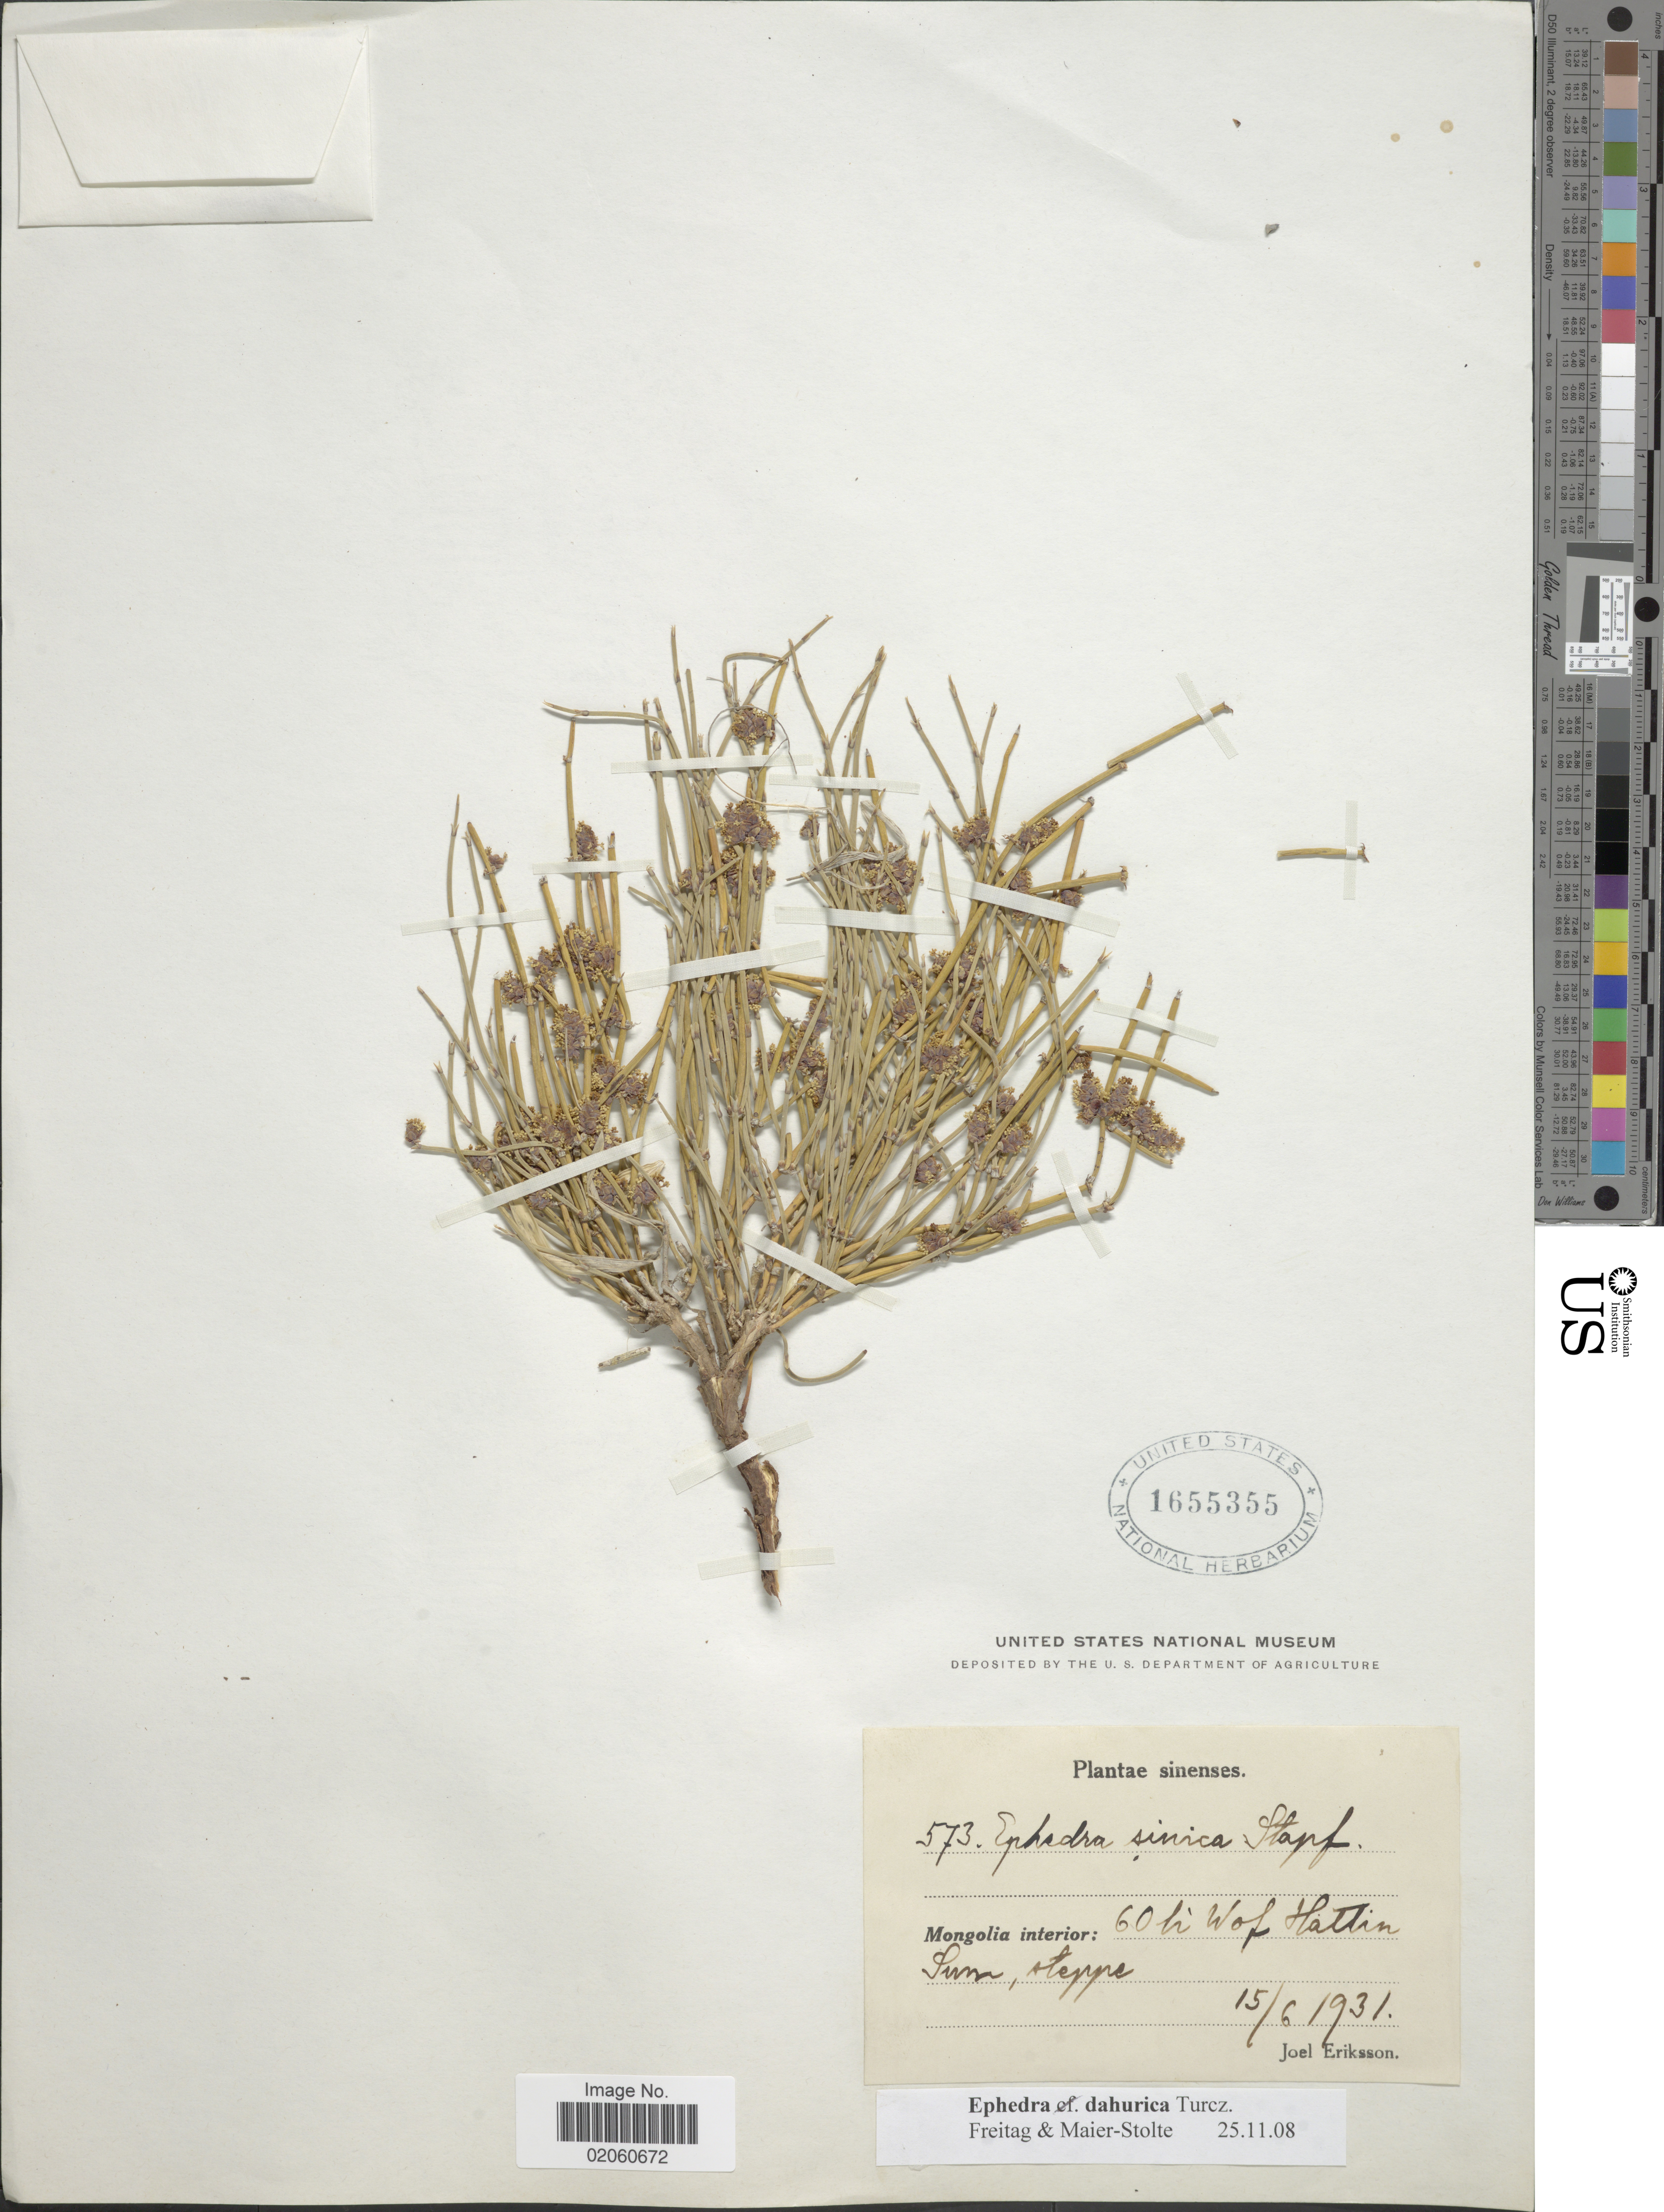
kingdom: Plantae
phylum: Tracheophyta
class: Gnetopsida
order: Ephedrales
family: Ephedraceae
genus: Ephedra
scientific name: Ephedra dahurica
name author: Turcz.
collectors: J. Eriksson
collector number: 573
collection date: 1931-06-15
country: China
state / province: Nei Monggol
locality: Mongolia interior: 60 li W of Hattin, Suna, steppe. [interpreted]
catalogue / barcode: US 1655355